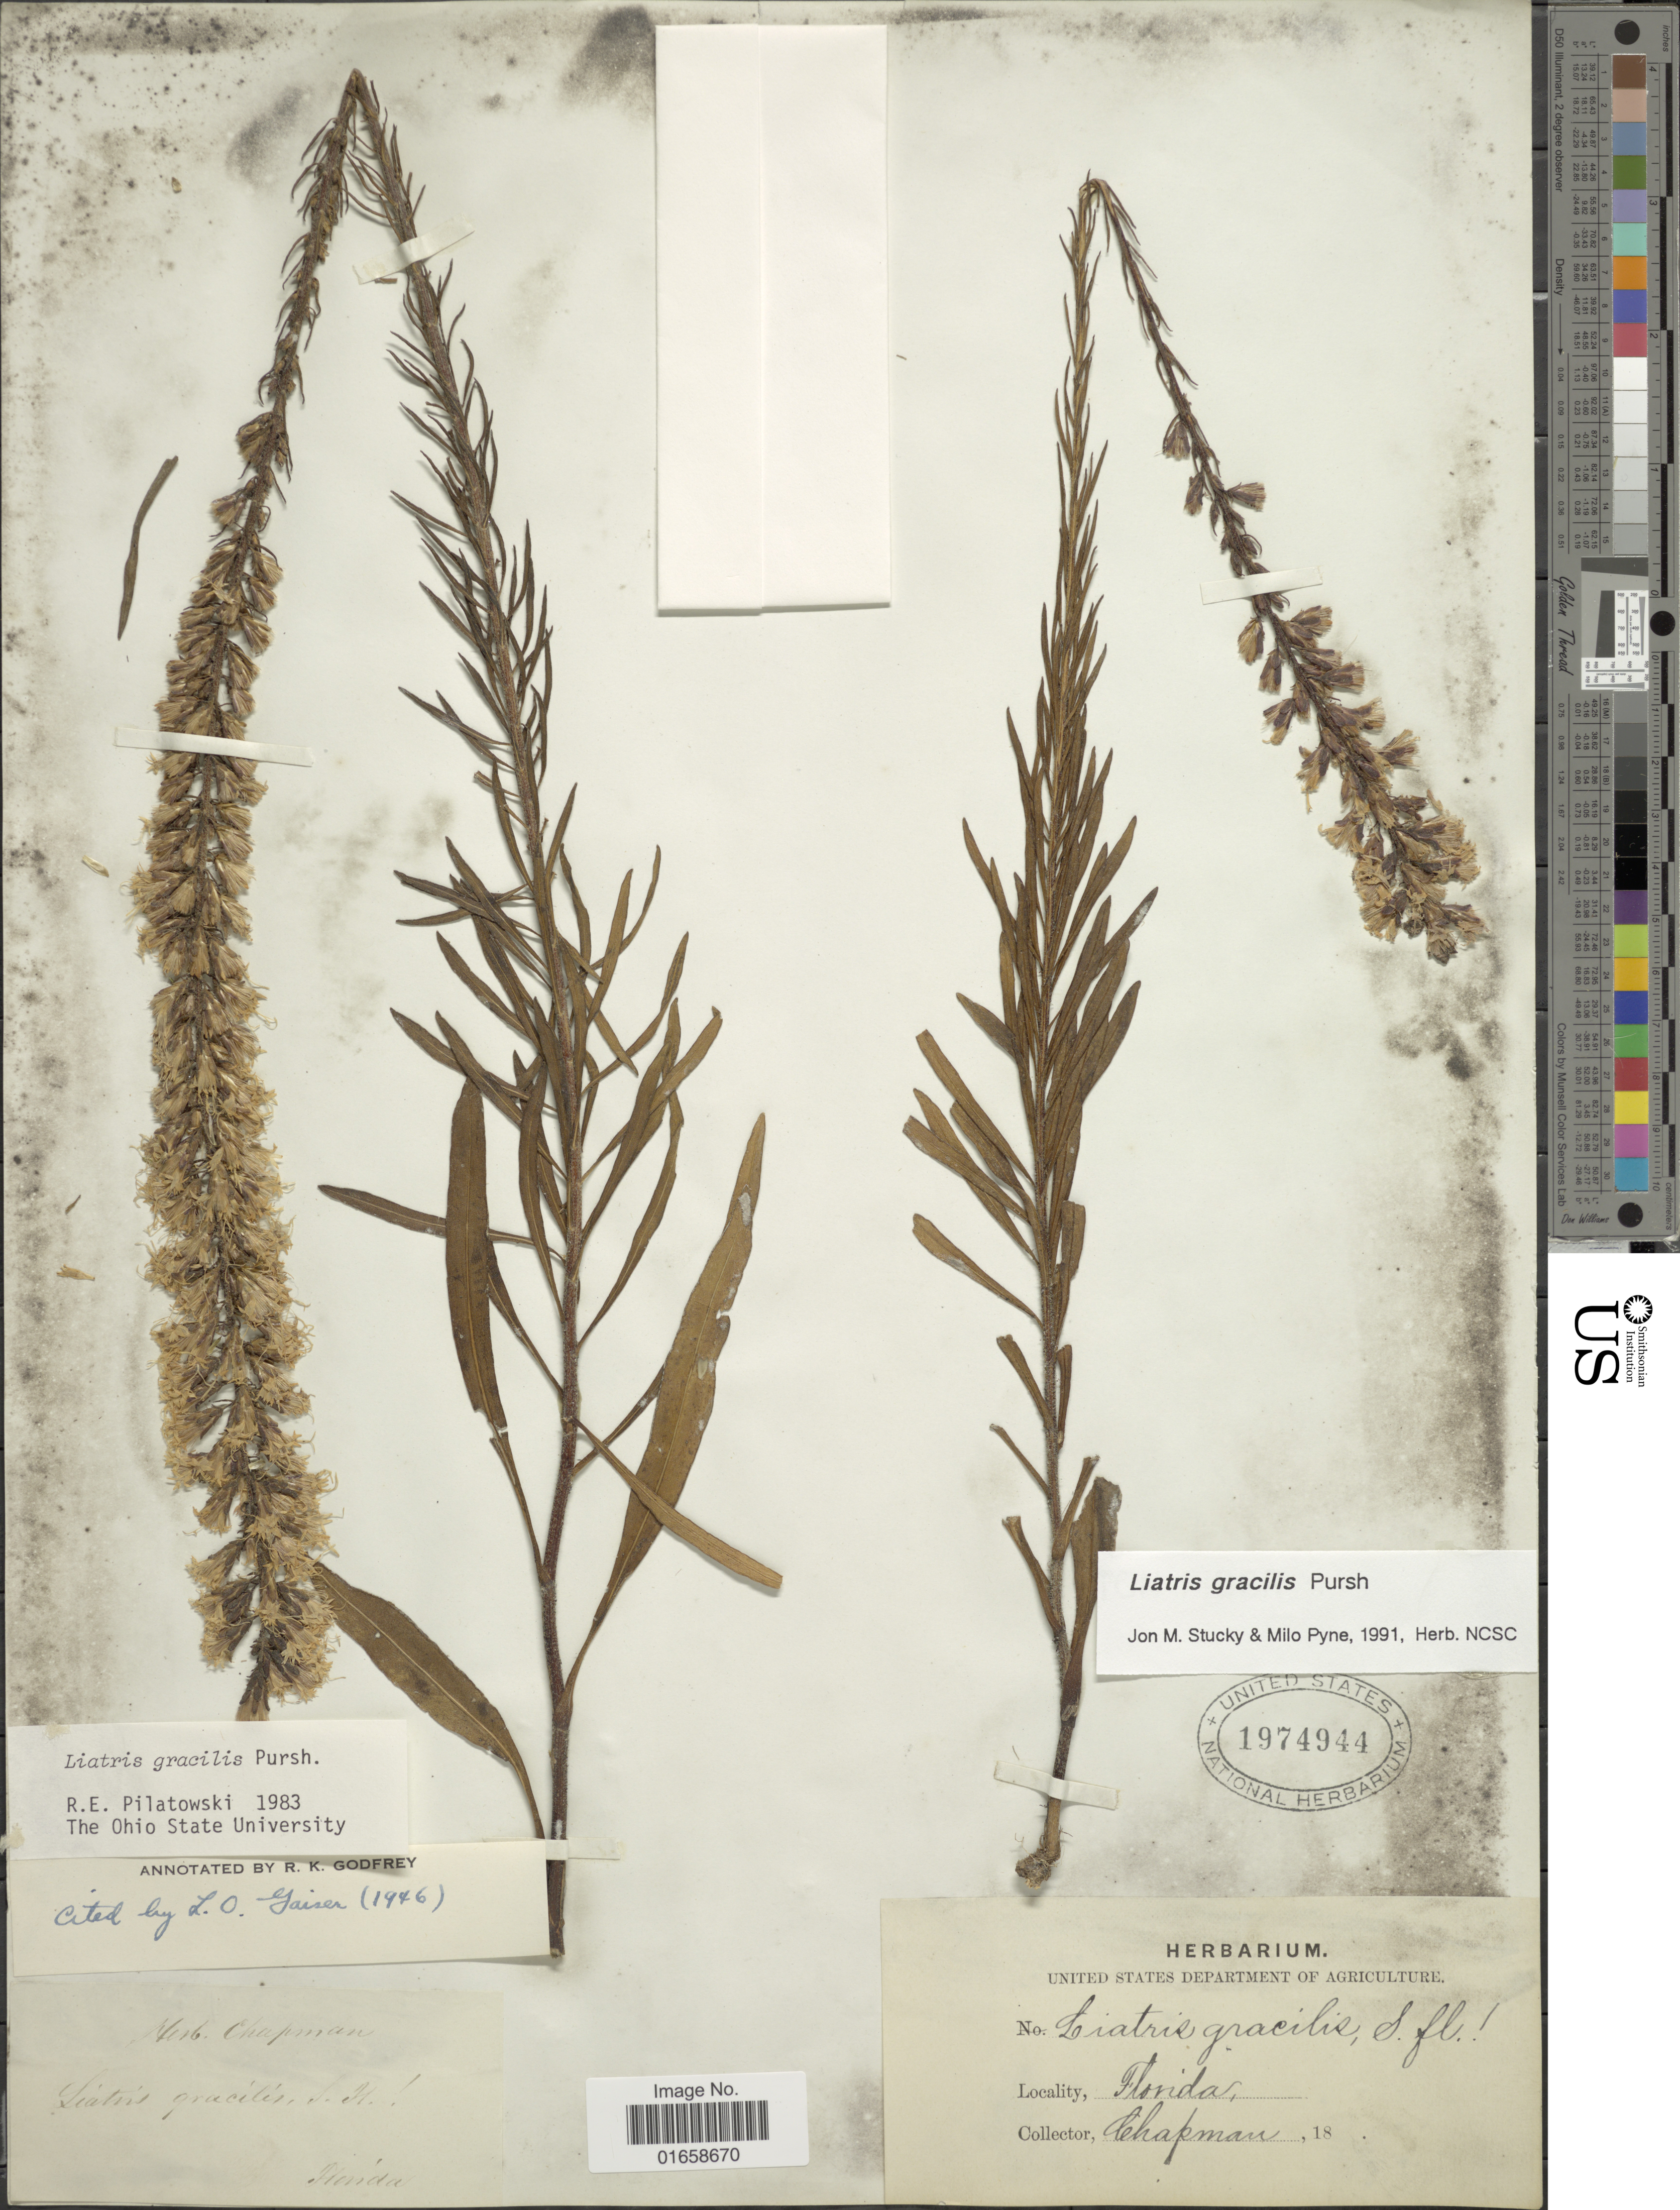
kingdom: Plantae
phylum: Tracheophyta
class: Magnoliopsida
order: Asterales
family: Asteraceae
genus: Liatris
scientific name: Liatris gracilis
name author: Pursh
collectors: A. Chapman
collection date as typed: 18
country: United States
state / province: Florida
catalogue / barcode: US 1974944